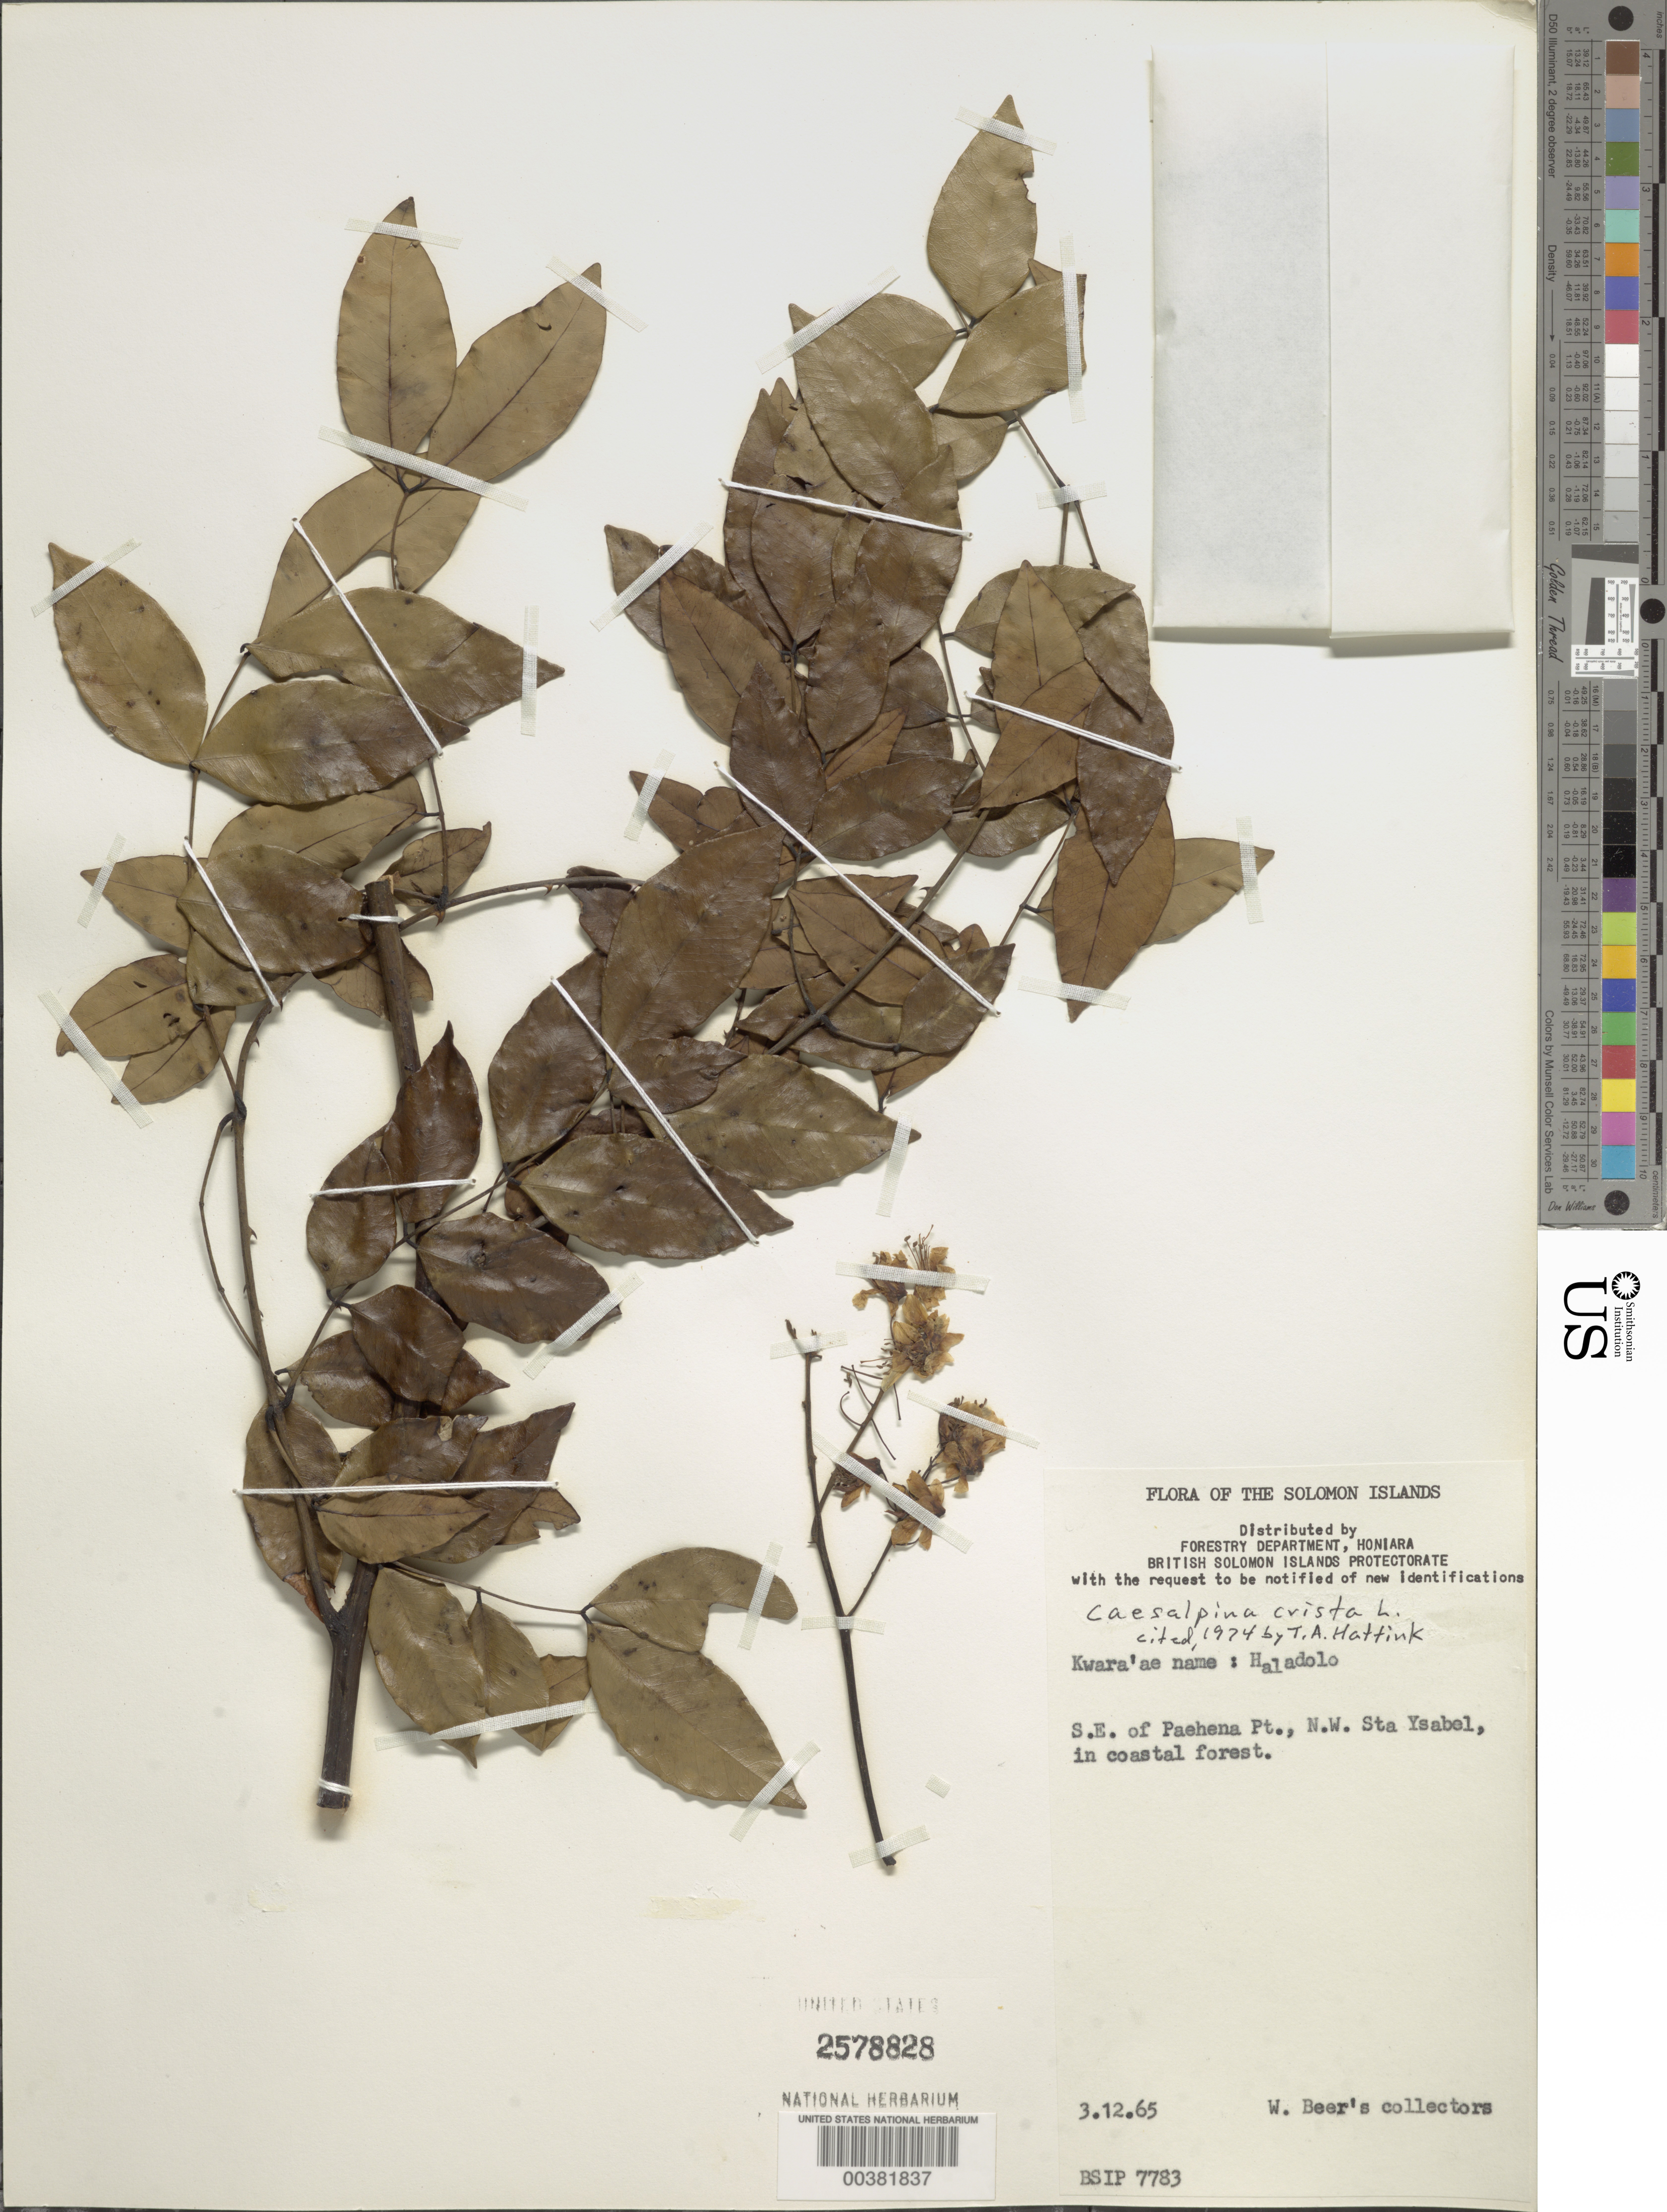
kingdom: Plantae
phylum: Tracheophyta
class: Magnoliopsida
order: Fabales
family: Fabaceae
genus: Ticanto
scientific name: Ticanto crista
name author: (L.) R. Clark & Gagnon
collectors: W. Beer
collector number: Bsip 7783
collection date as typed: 03 Dec 1965 or 12 Mar 1965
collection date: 1965-03-12 or 1965-12-03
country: Solomon Islands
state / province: Isabel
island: Santa Isabel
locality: Se of paehena pt., nw sta isabel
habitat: In coastal forest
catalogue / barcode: US 2578828